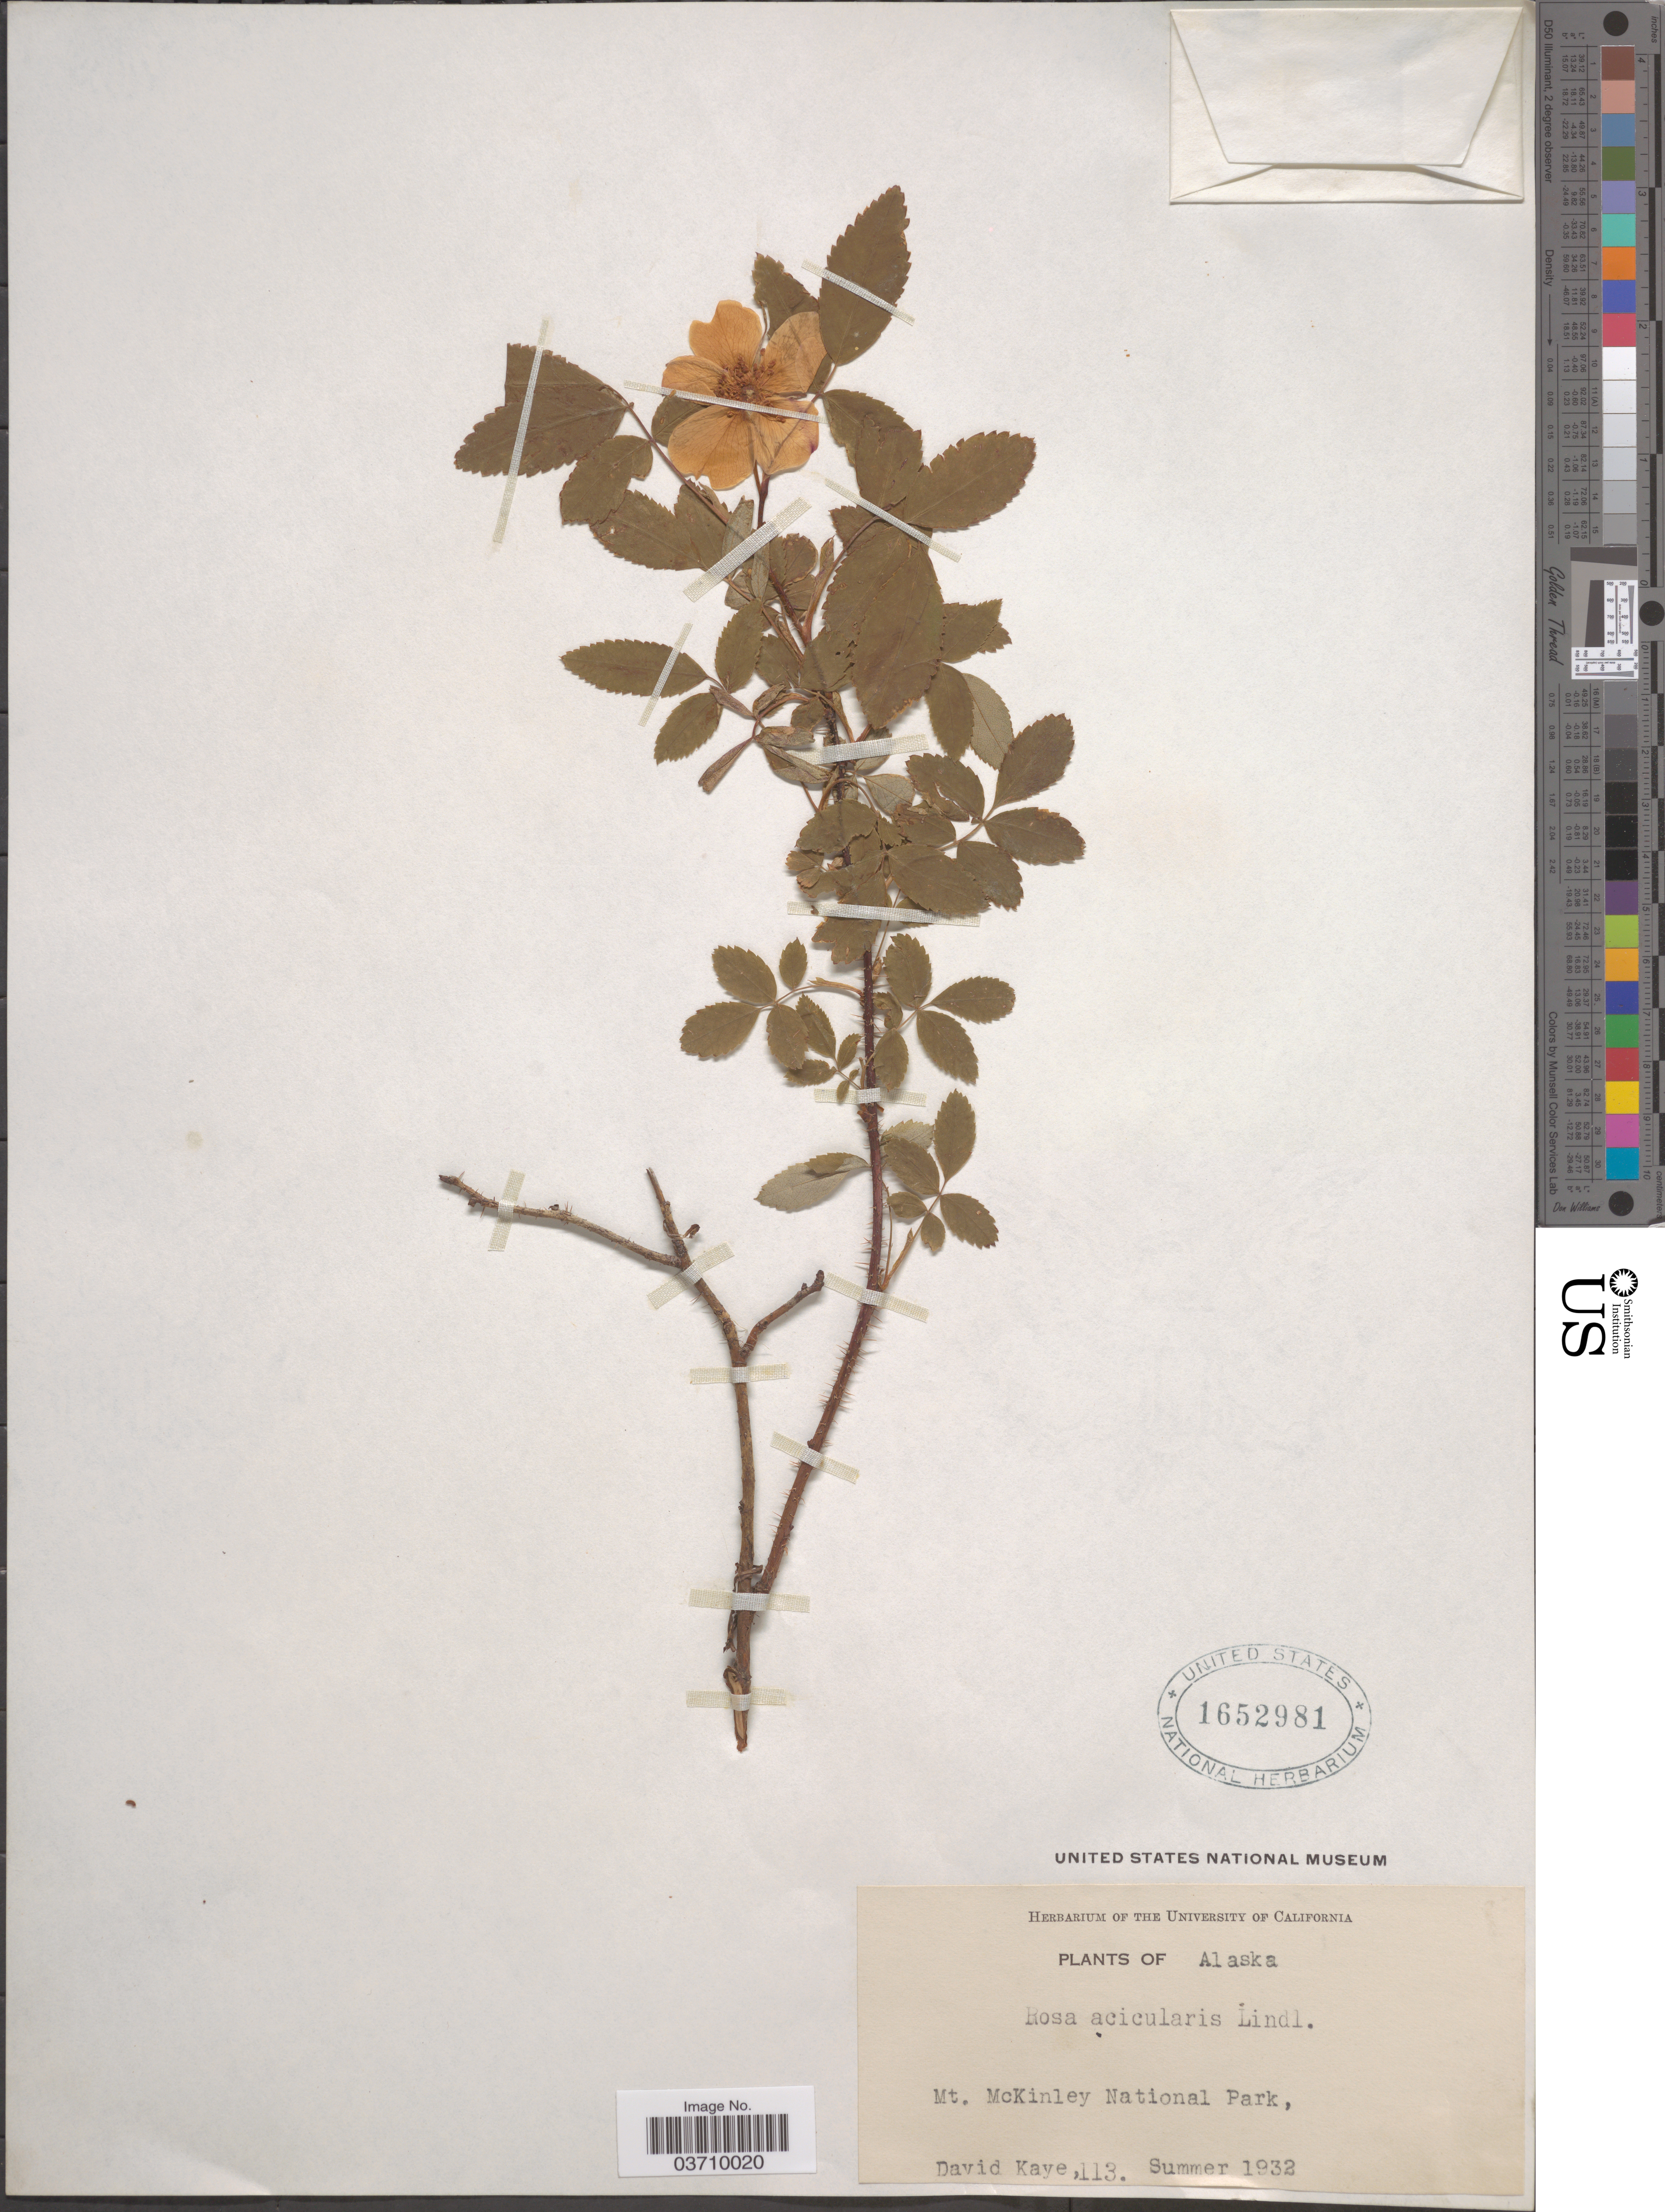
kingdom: Plantae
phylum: Tracheophyta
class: Magnoliopsida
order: Rosales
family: Rosaceae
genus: Rosa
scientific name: Rosa acicularis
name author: Lindl.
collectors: D. Kaye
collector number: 113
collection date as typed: Summer 1932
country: United States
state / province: Alaska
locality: Mt. McKinley National Park.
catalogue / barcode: US 1652981